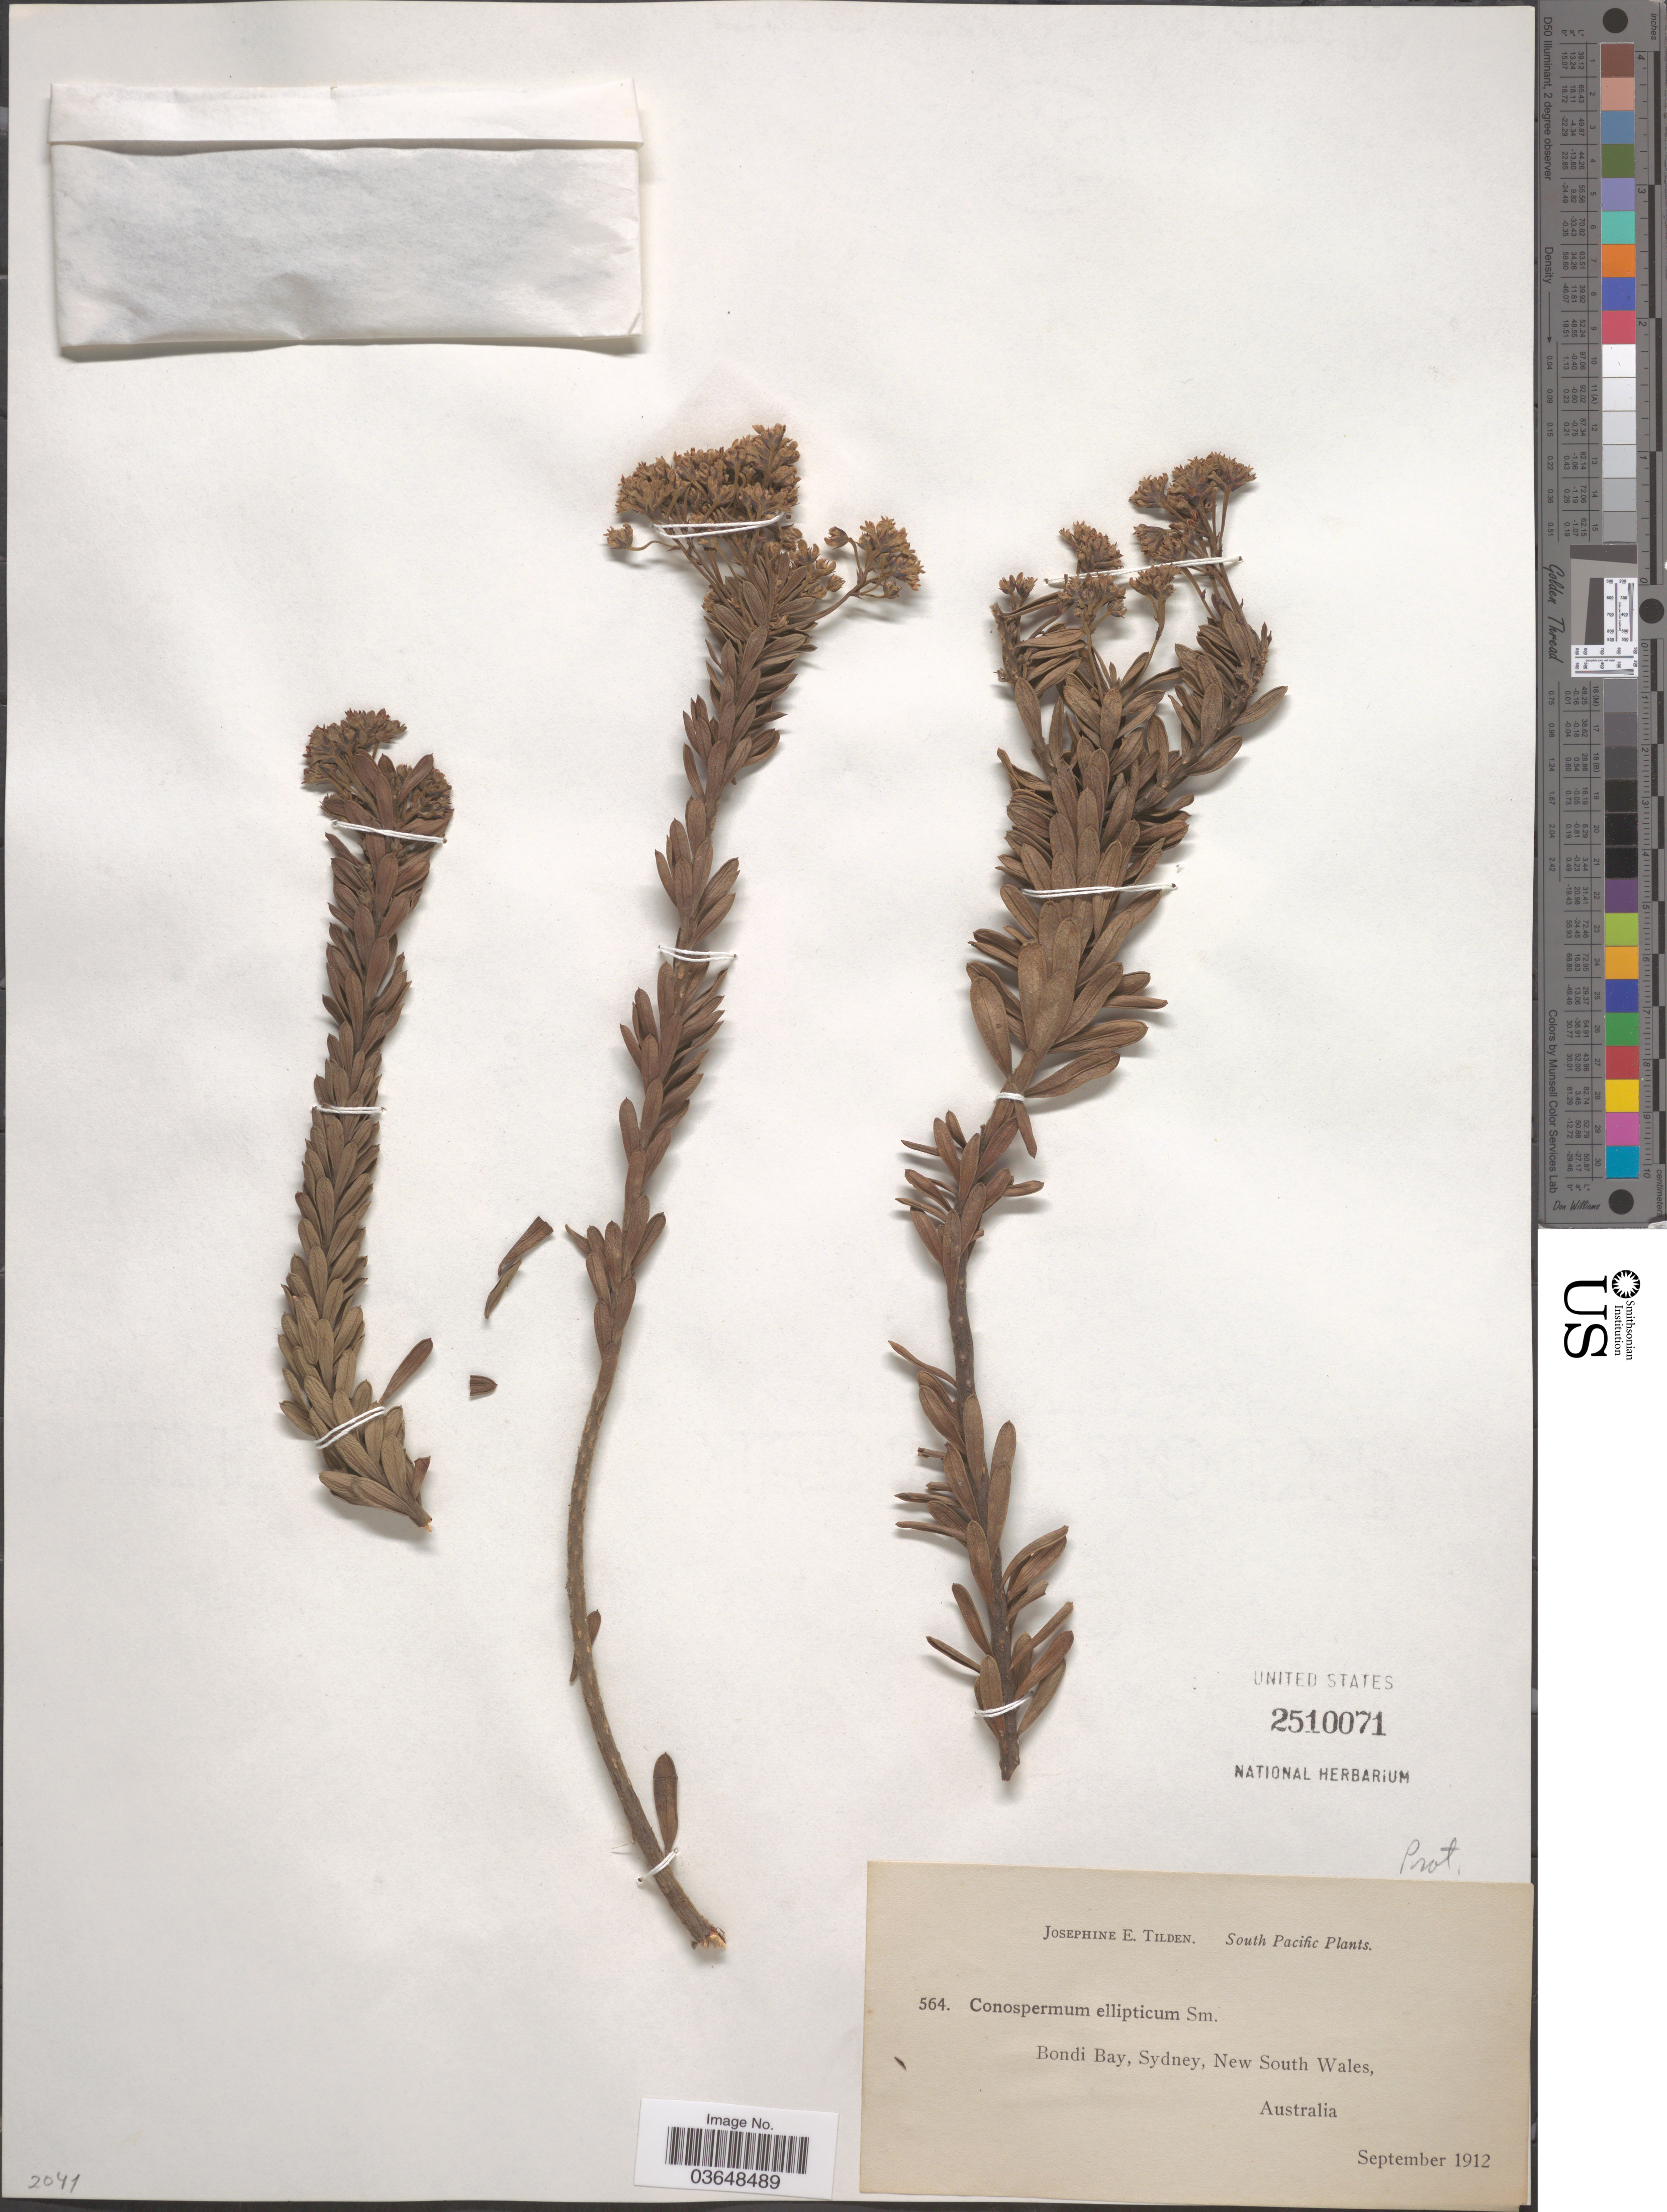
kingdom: Plantae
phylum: Tracheophyta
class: Magnoliopsida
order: Proteales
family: Proteaceae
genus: Conospermum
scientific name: Conospermum ellipticum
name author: Sm.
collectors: J. E. Tilden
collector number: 564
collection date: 1912-09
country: Australia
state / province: New South Wales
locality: South Pacific. Bondi Bay, Sydney.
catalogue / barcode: US 2510071